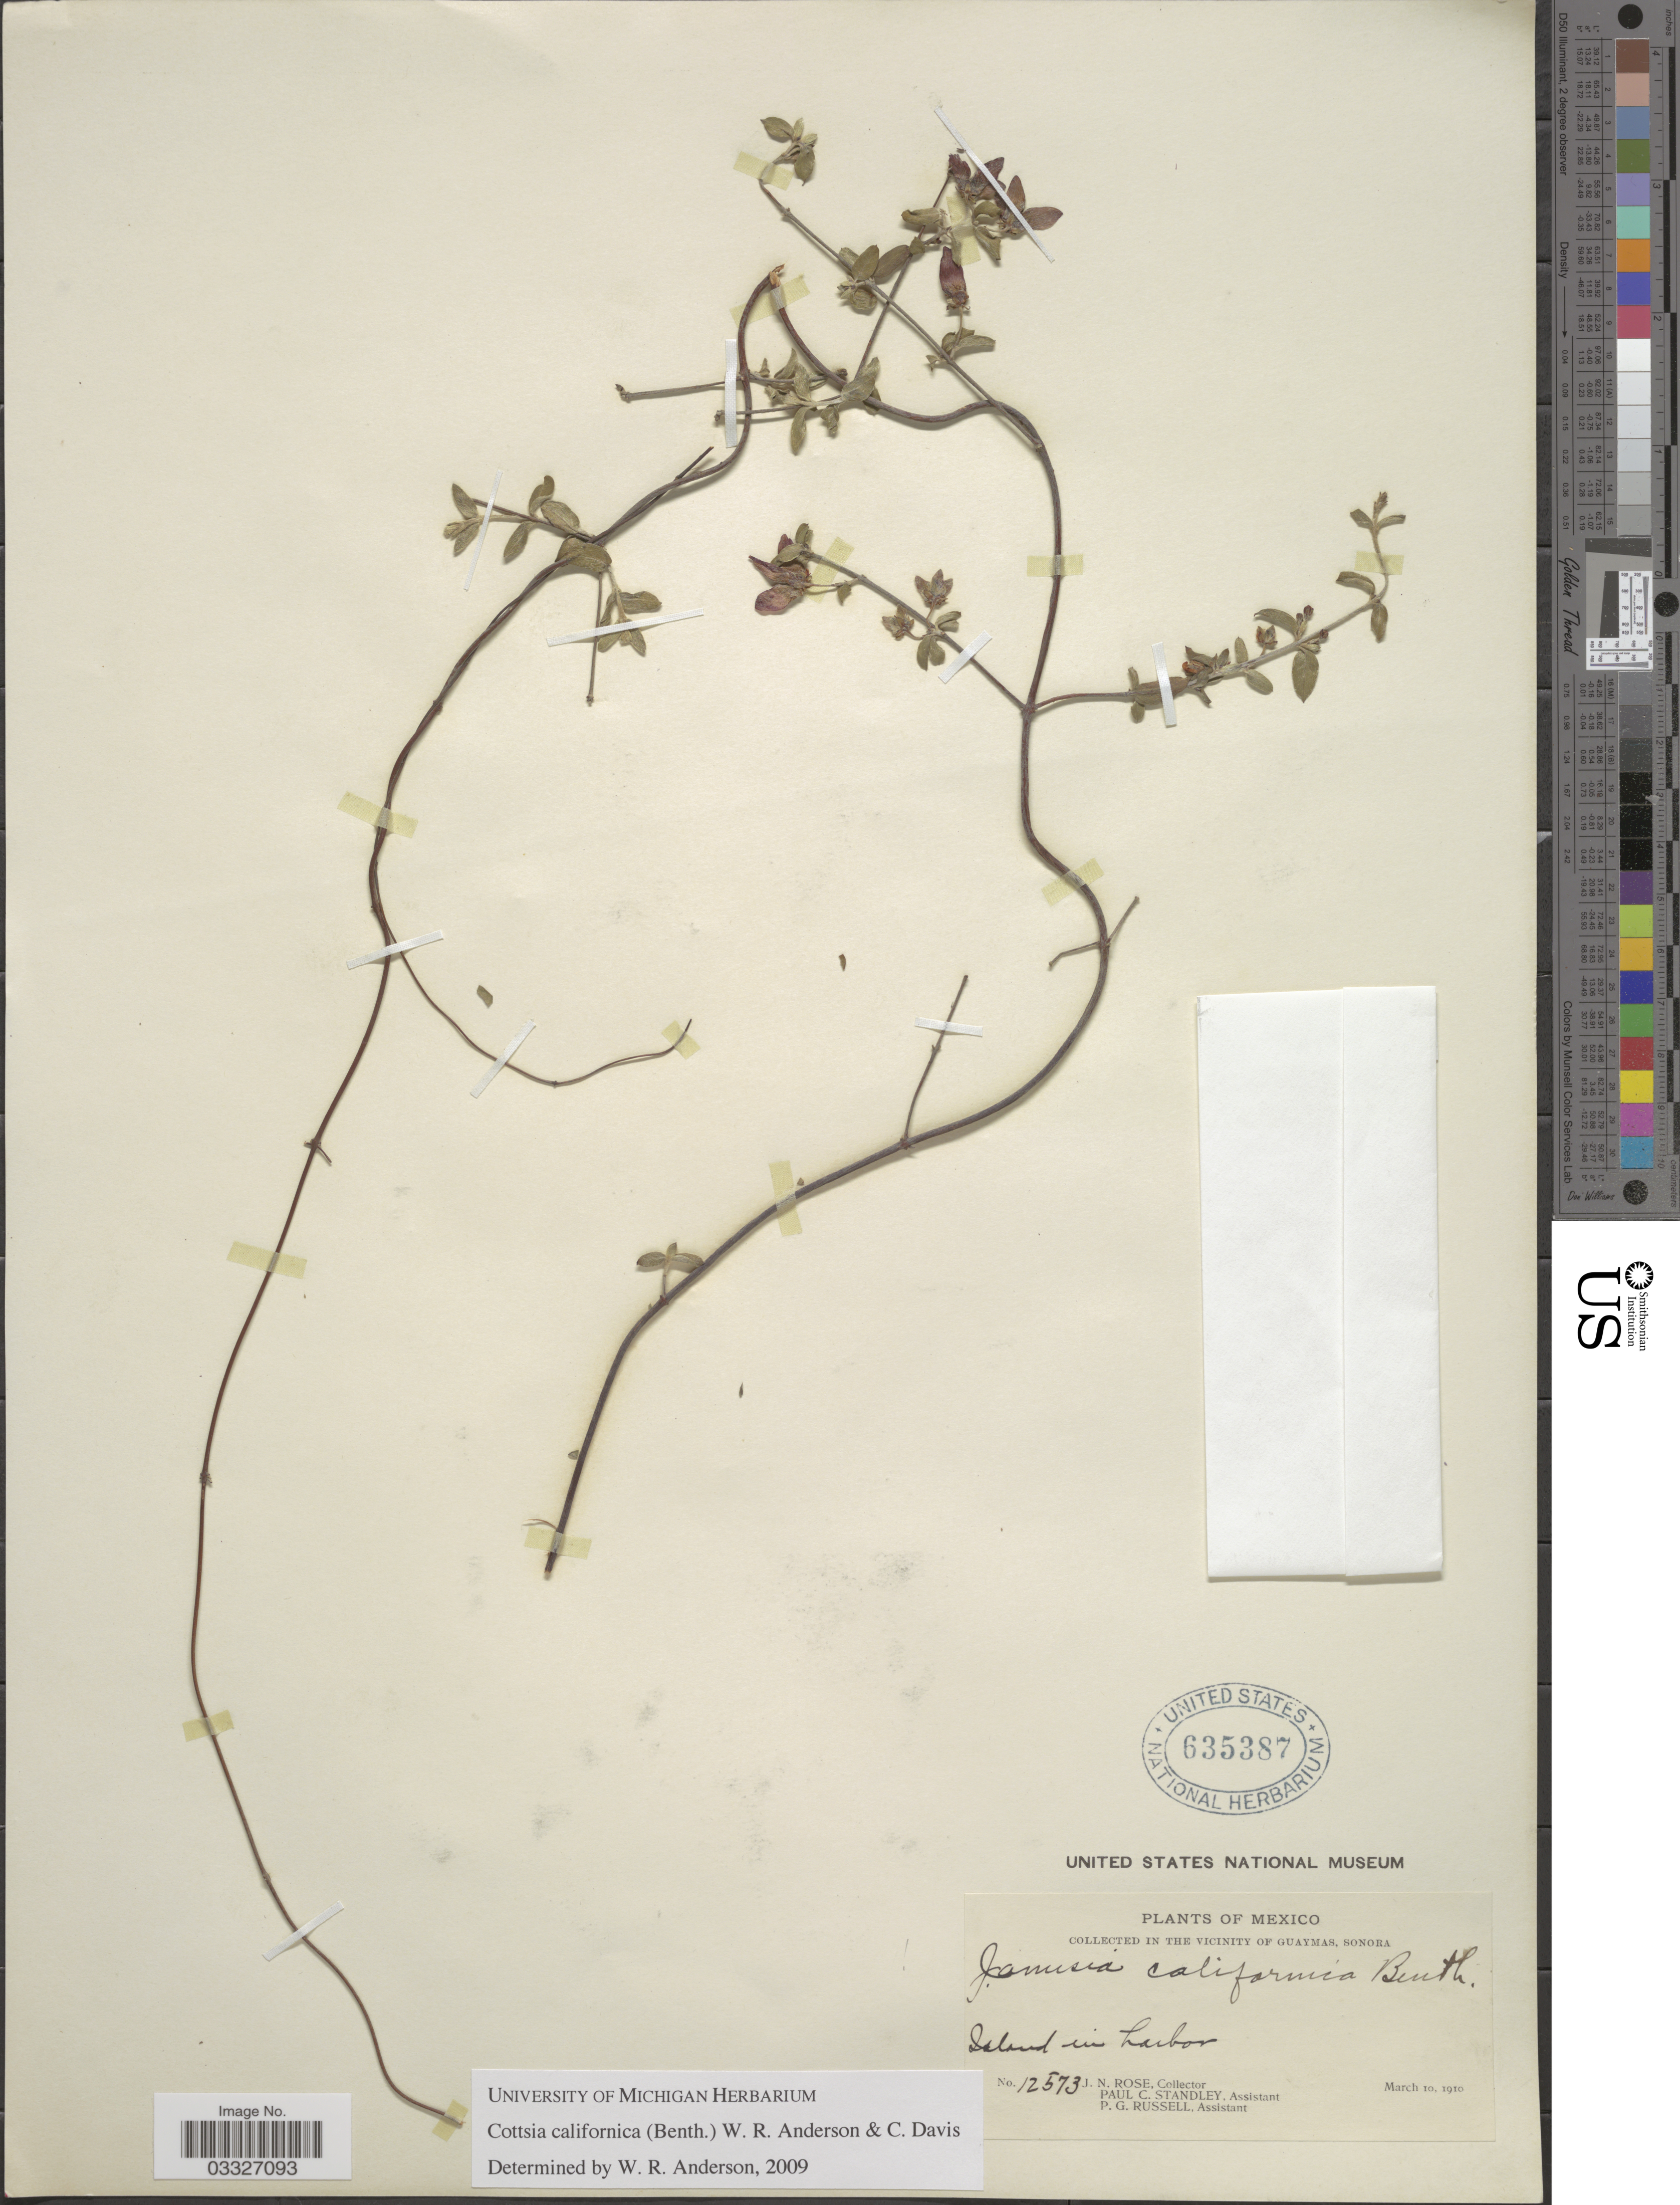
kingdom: Plantae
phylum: Tracheophyta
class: Magnoliopsida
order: Malpighiales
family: Malpighiaceae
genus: Cottsia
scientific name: Cottsia californica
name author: (Benth.) W.R. Anderson & C. Davis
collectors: J. N. Rose, P. C. Standley & P. G. Russell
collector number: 12573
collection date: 1910-03-10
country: Mexico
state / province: Sinaloa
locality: The Vicinity of Guaymas.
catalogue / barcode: US 635387